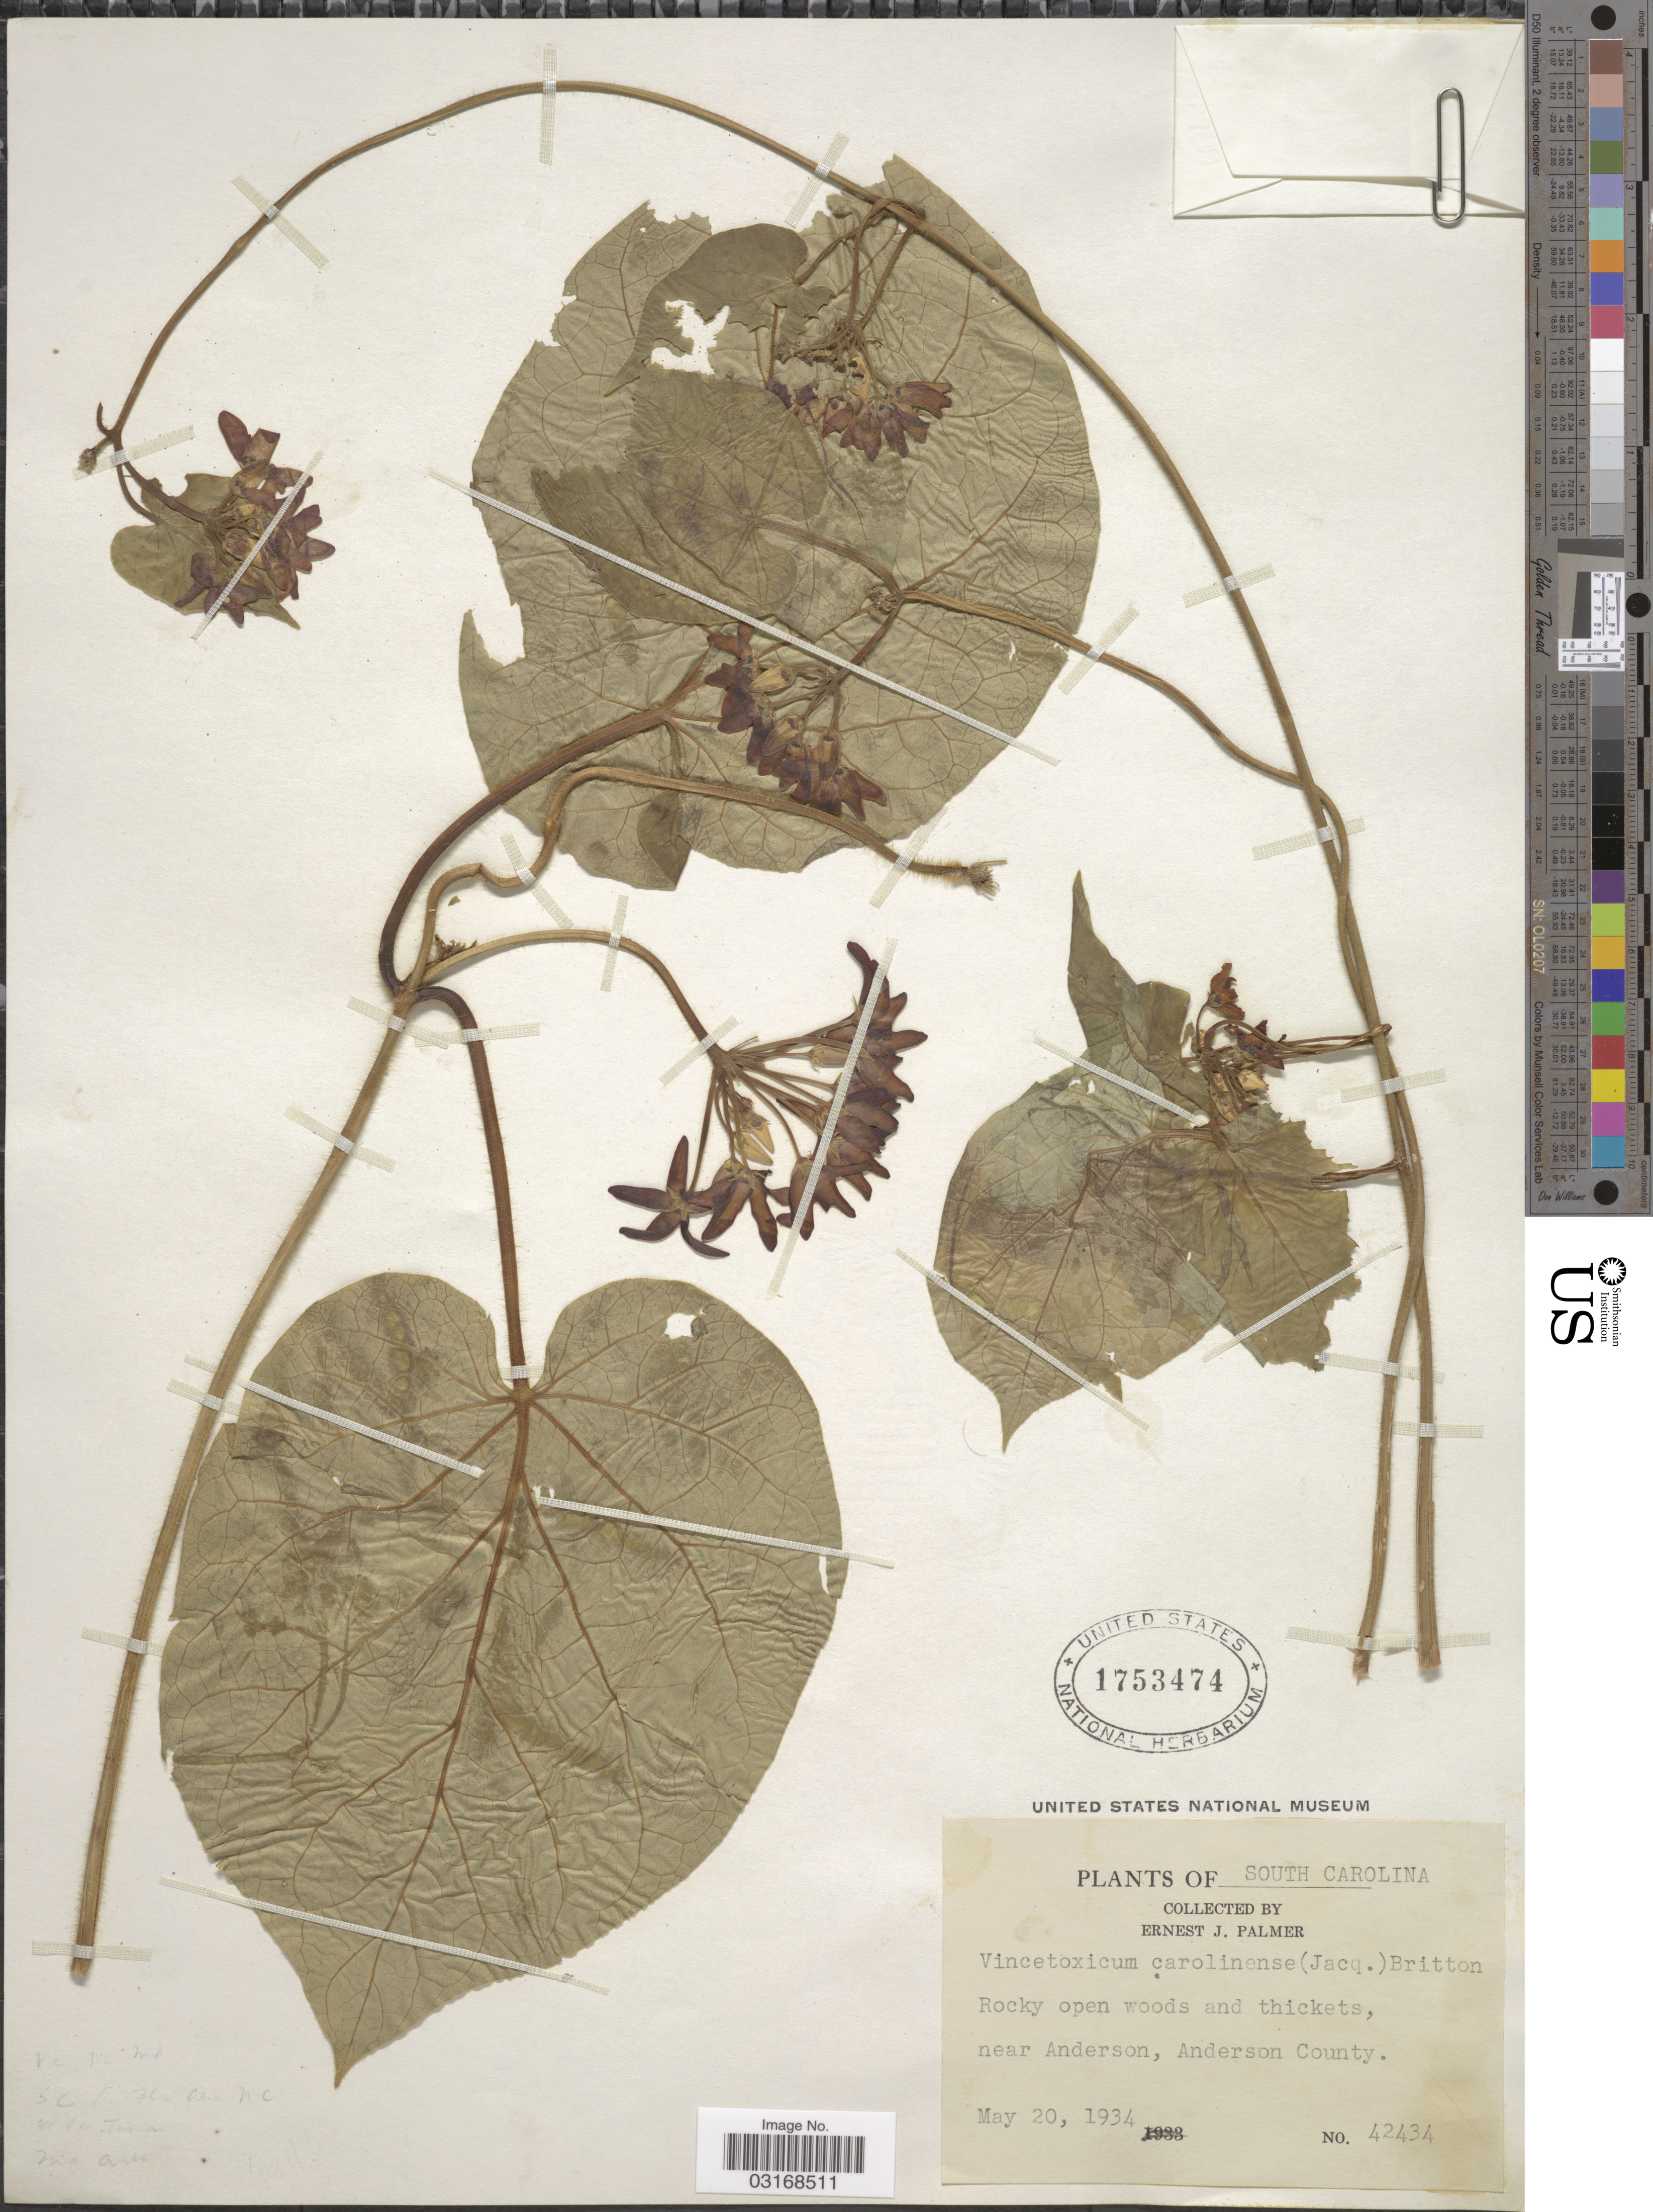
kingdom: Plantae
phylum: Tracheophyta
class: Magnoliopsida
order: Gentianales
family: Apocynaceae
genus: Matelea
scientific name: Matelea carolinensis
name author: (Jacq.) Woodson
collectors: E. J. Palmer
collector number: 42434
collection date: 1934-05-20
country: United States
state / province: South Carolina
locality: Near Anderson, Anderson County.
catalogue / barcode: US 1753474